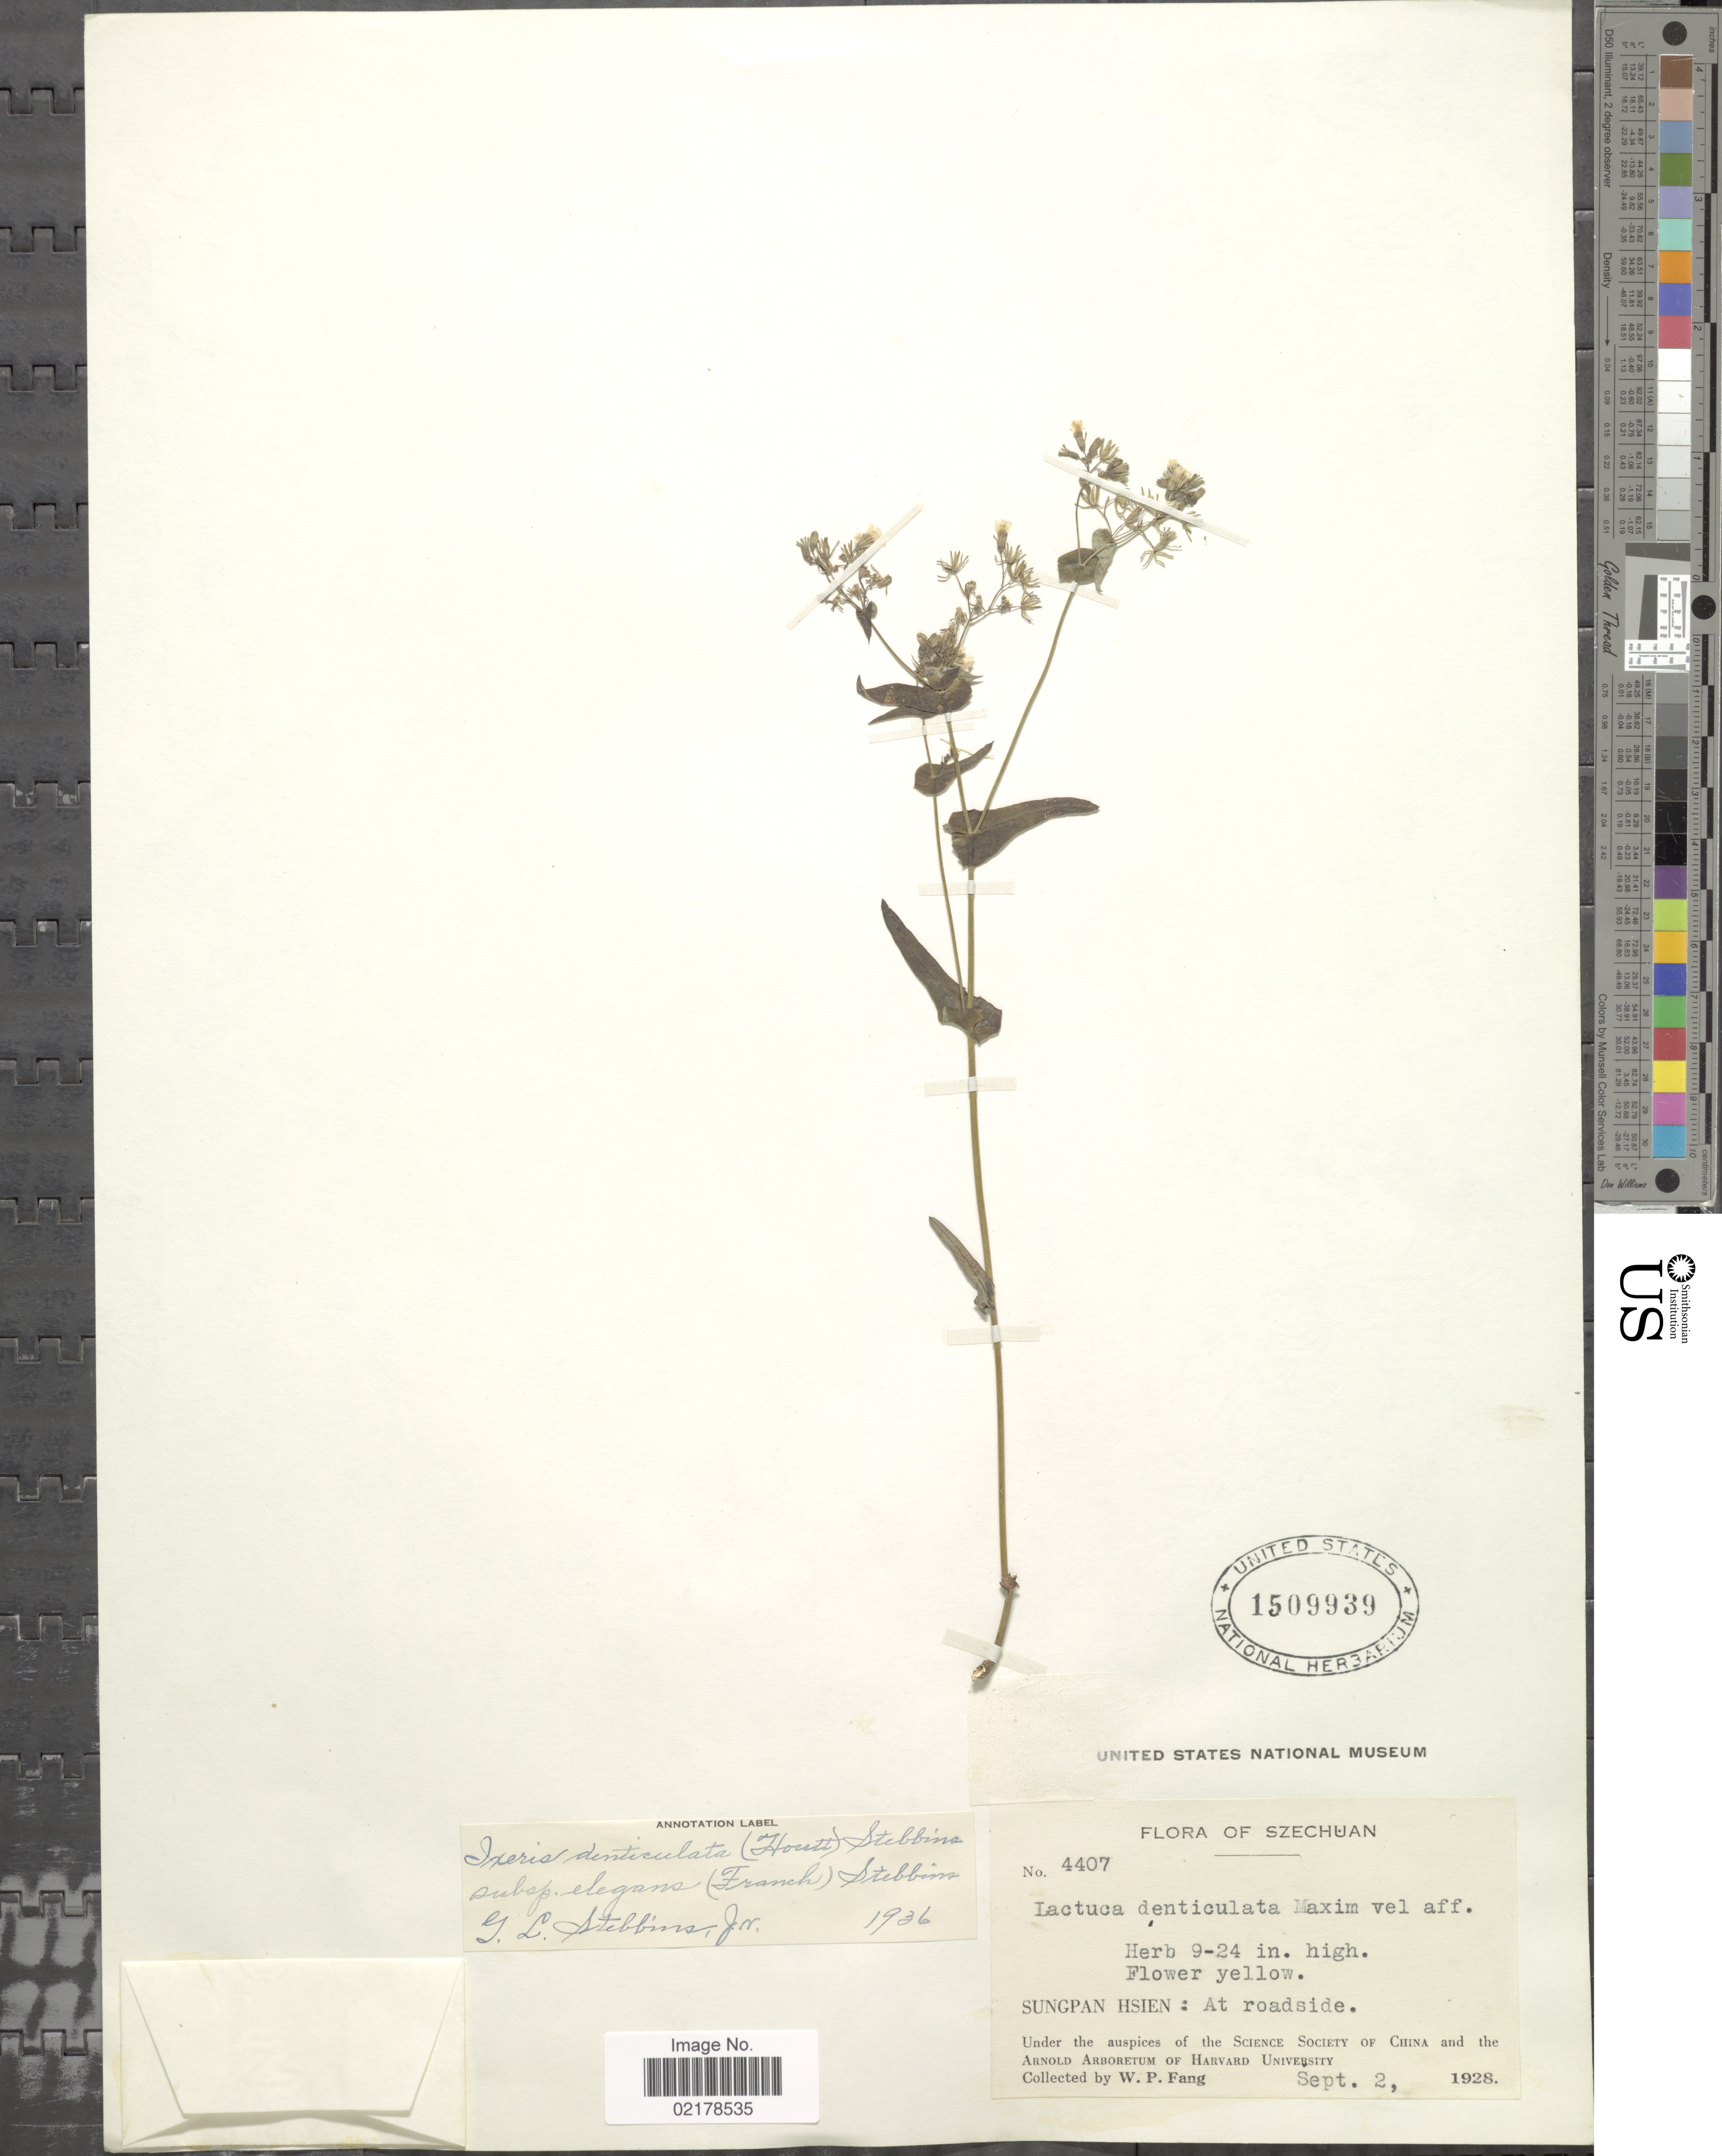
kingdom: Plantae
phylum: Tracheophyta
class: Magnoliopsida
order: Asterales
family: Asteraceae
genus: Crepidiastrum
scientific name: Crepidiastrum sonchifolium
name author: (Maxim.) Pak & Kawano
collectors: W. P. Fang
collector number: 4407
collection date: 1928-09-02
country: China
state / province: Sichuan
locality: Szechuan, Sungpan Hsien: At roadside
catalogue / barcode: US 1509939